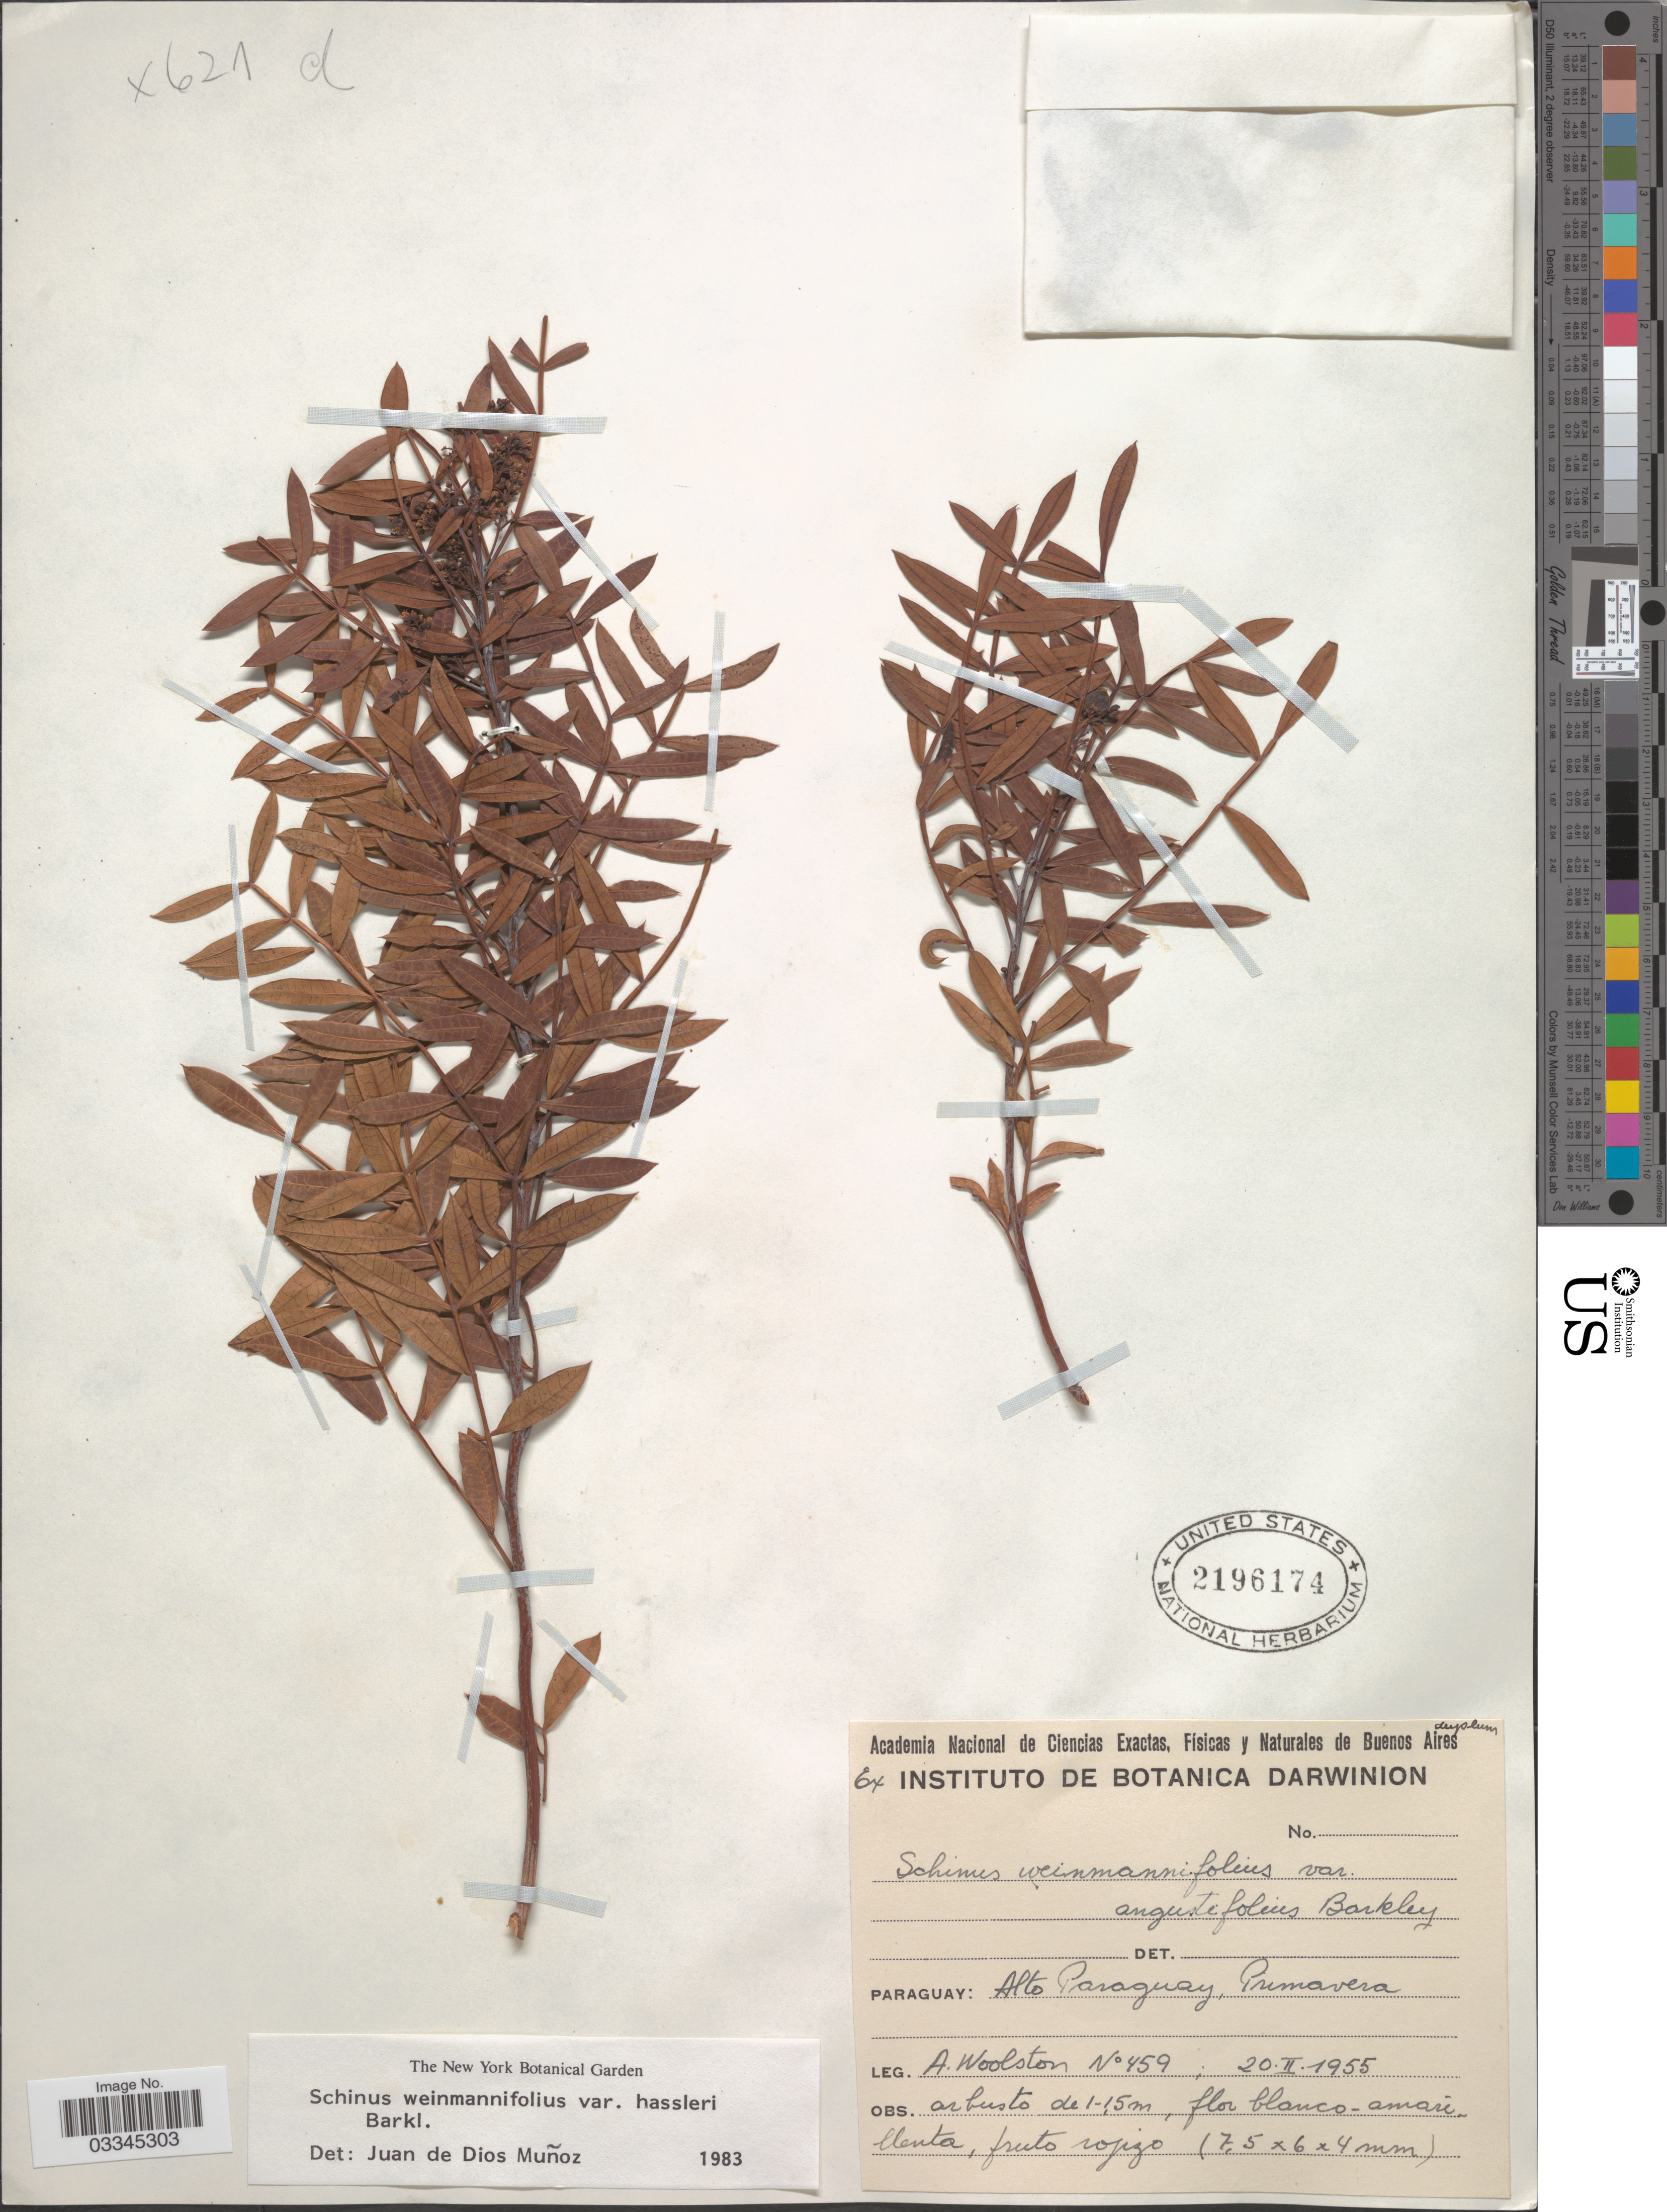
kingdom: Plantae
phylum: Tracheophyta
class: Magnoliopsida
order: Sapindales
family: Anacardiaceae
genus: Schinus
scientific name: Schinus weinmanniifolia var. hassleri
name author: (F.A. Barkley) F.A. Barkley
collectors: A. Woolston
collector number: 459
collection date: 1955-02-20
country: Paraguay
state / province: Alto Paraguay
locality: Primavera.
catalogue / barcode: US 2196174